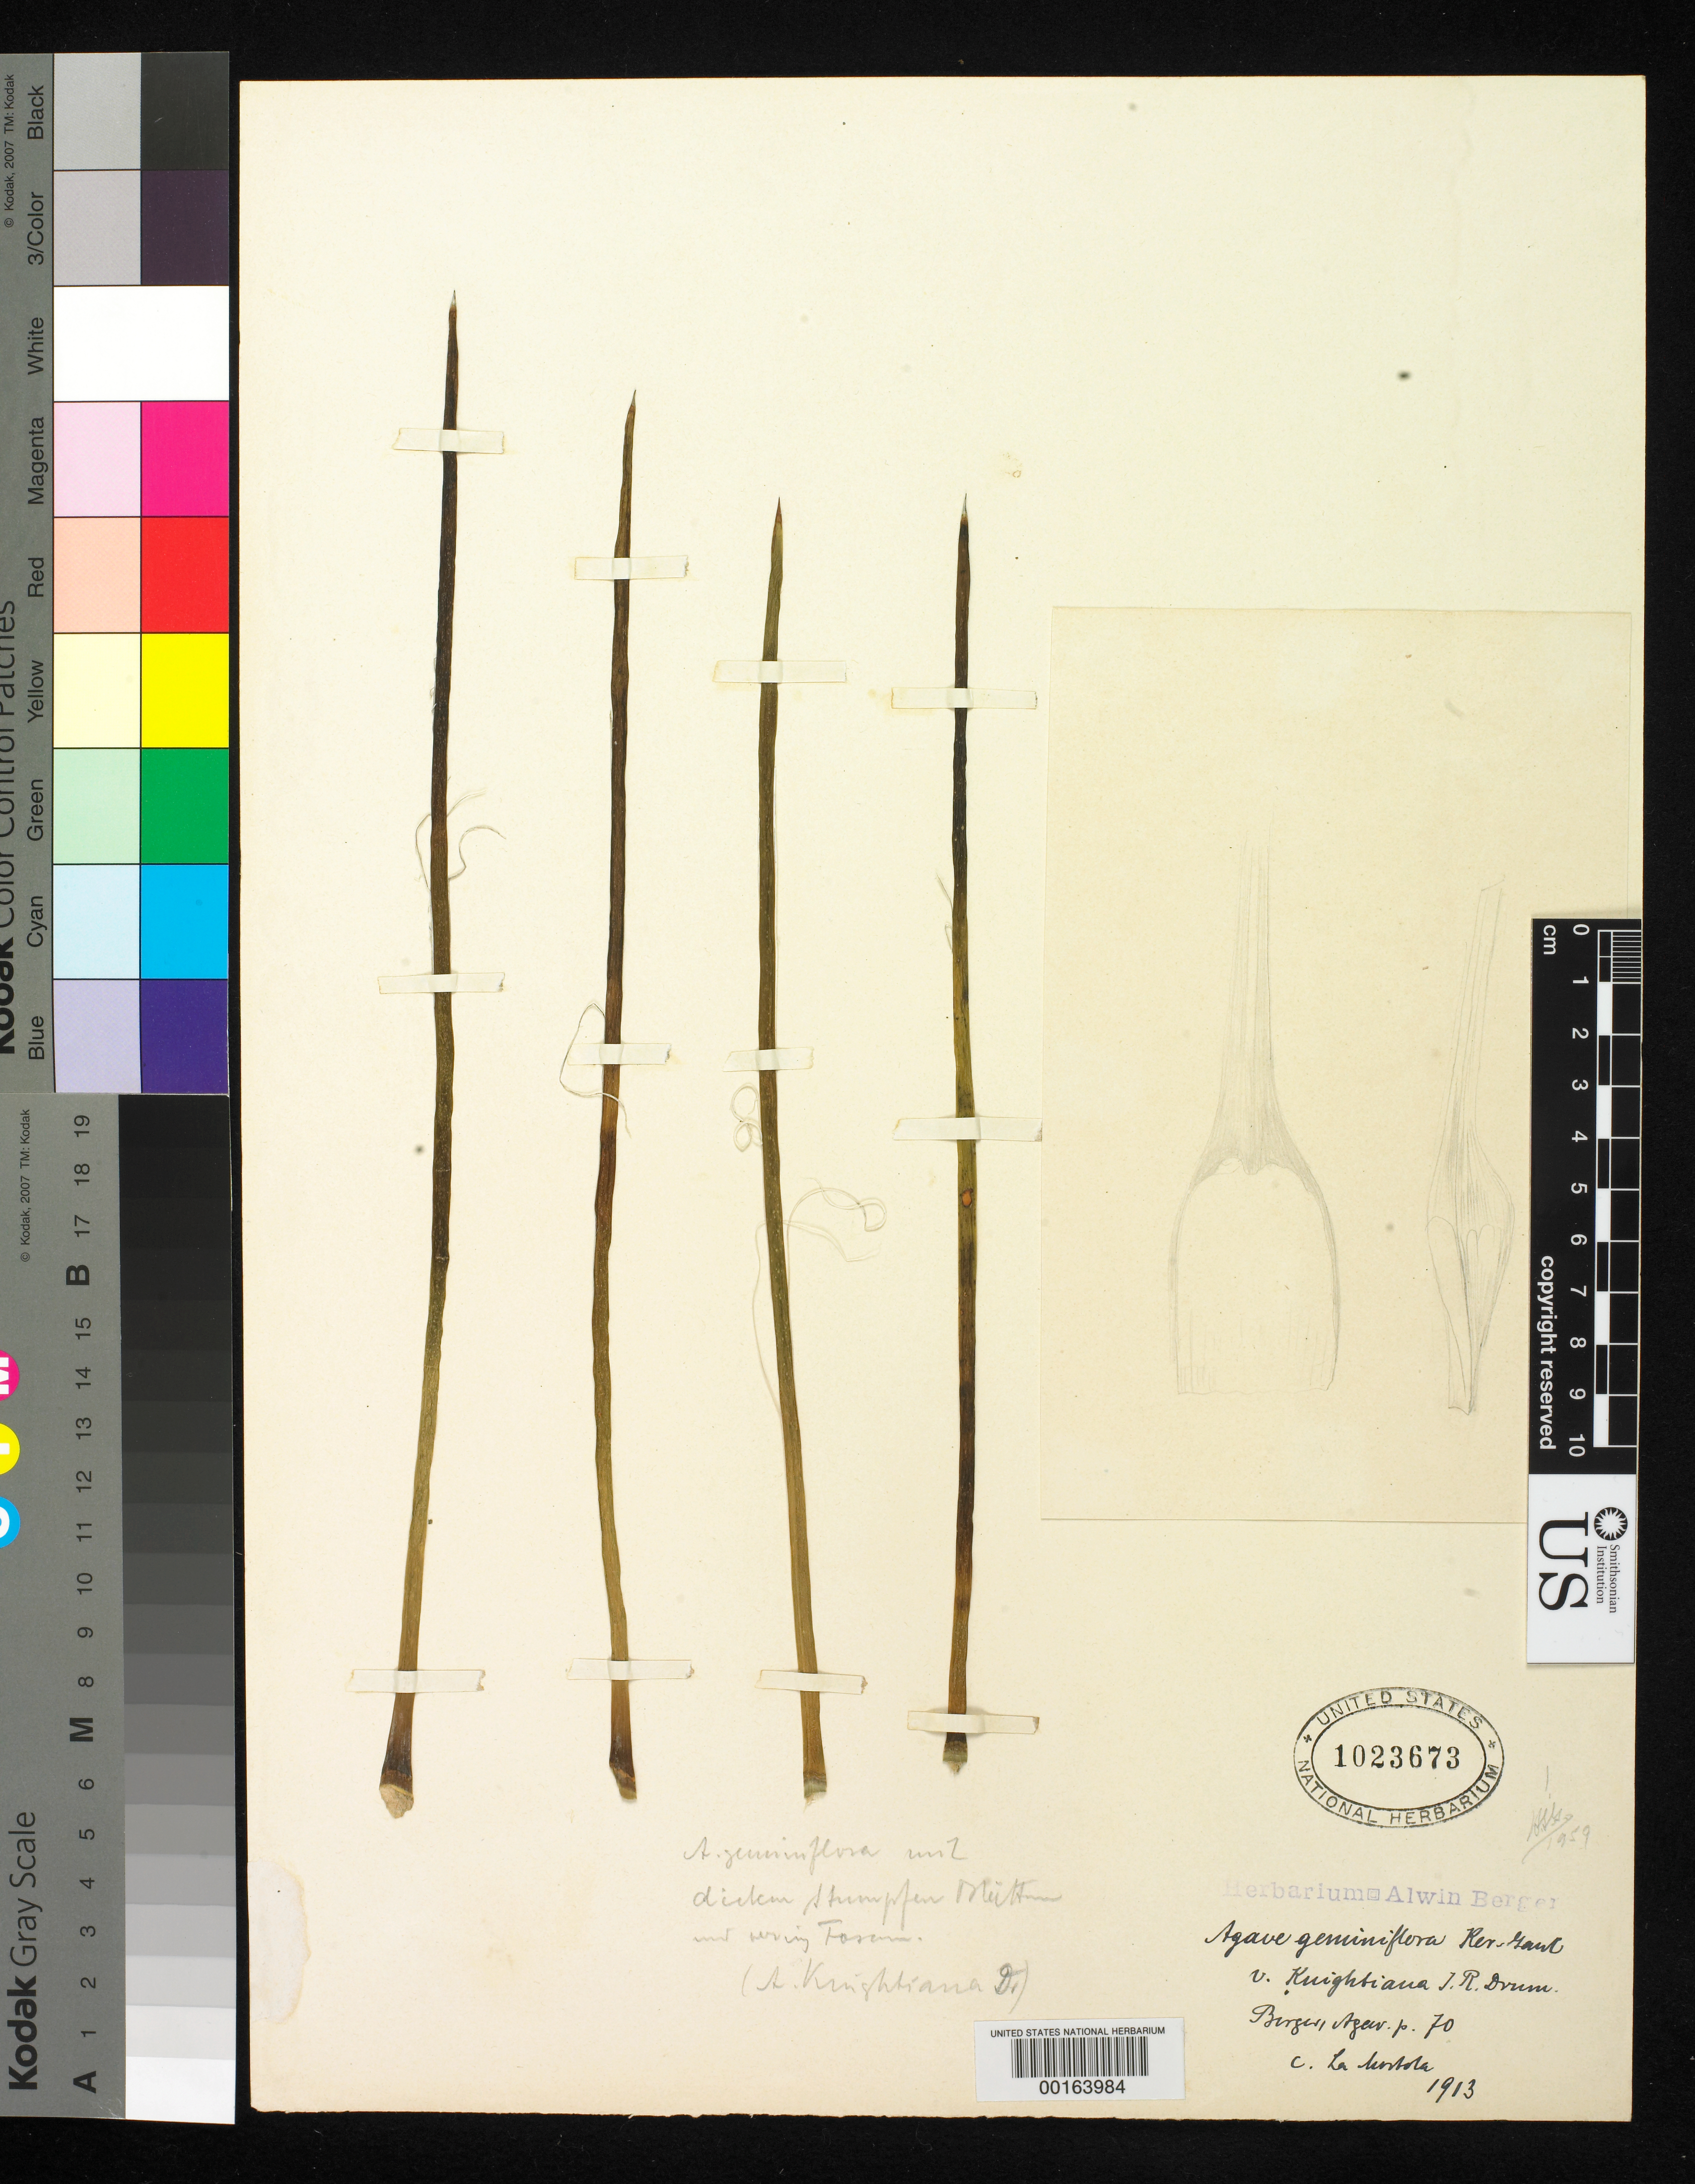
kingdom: Plantae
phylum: Tracheophyta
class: Liliopsida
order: Asparagales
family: Asparagaceae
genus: Agave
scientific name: Agave geminiflora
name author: Ker Gawl.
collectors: ex herb. A. Berger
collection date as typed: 02 Aug 1908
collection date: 1908-08-02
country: Italy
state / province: Liguria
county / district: Imperia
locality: La Mortola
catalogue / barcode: US 1023673